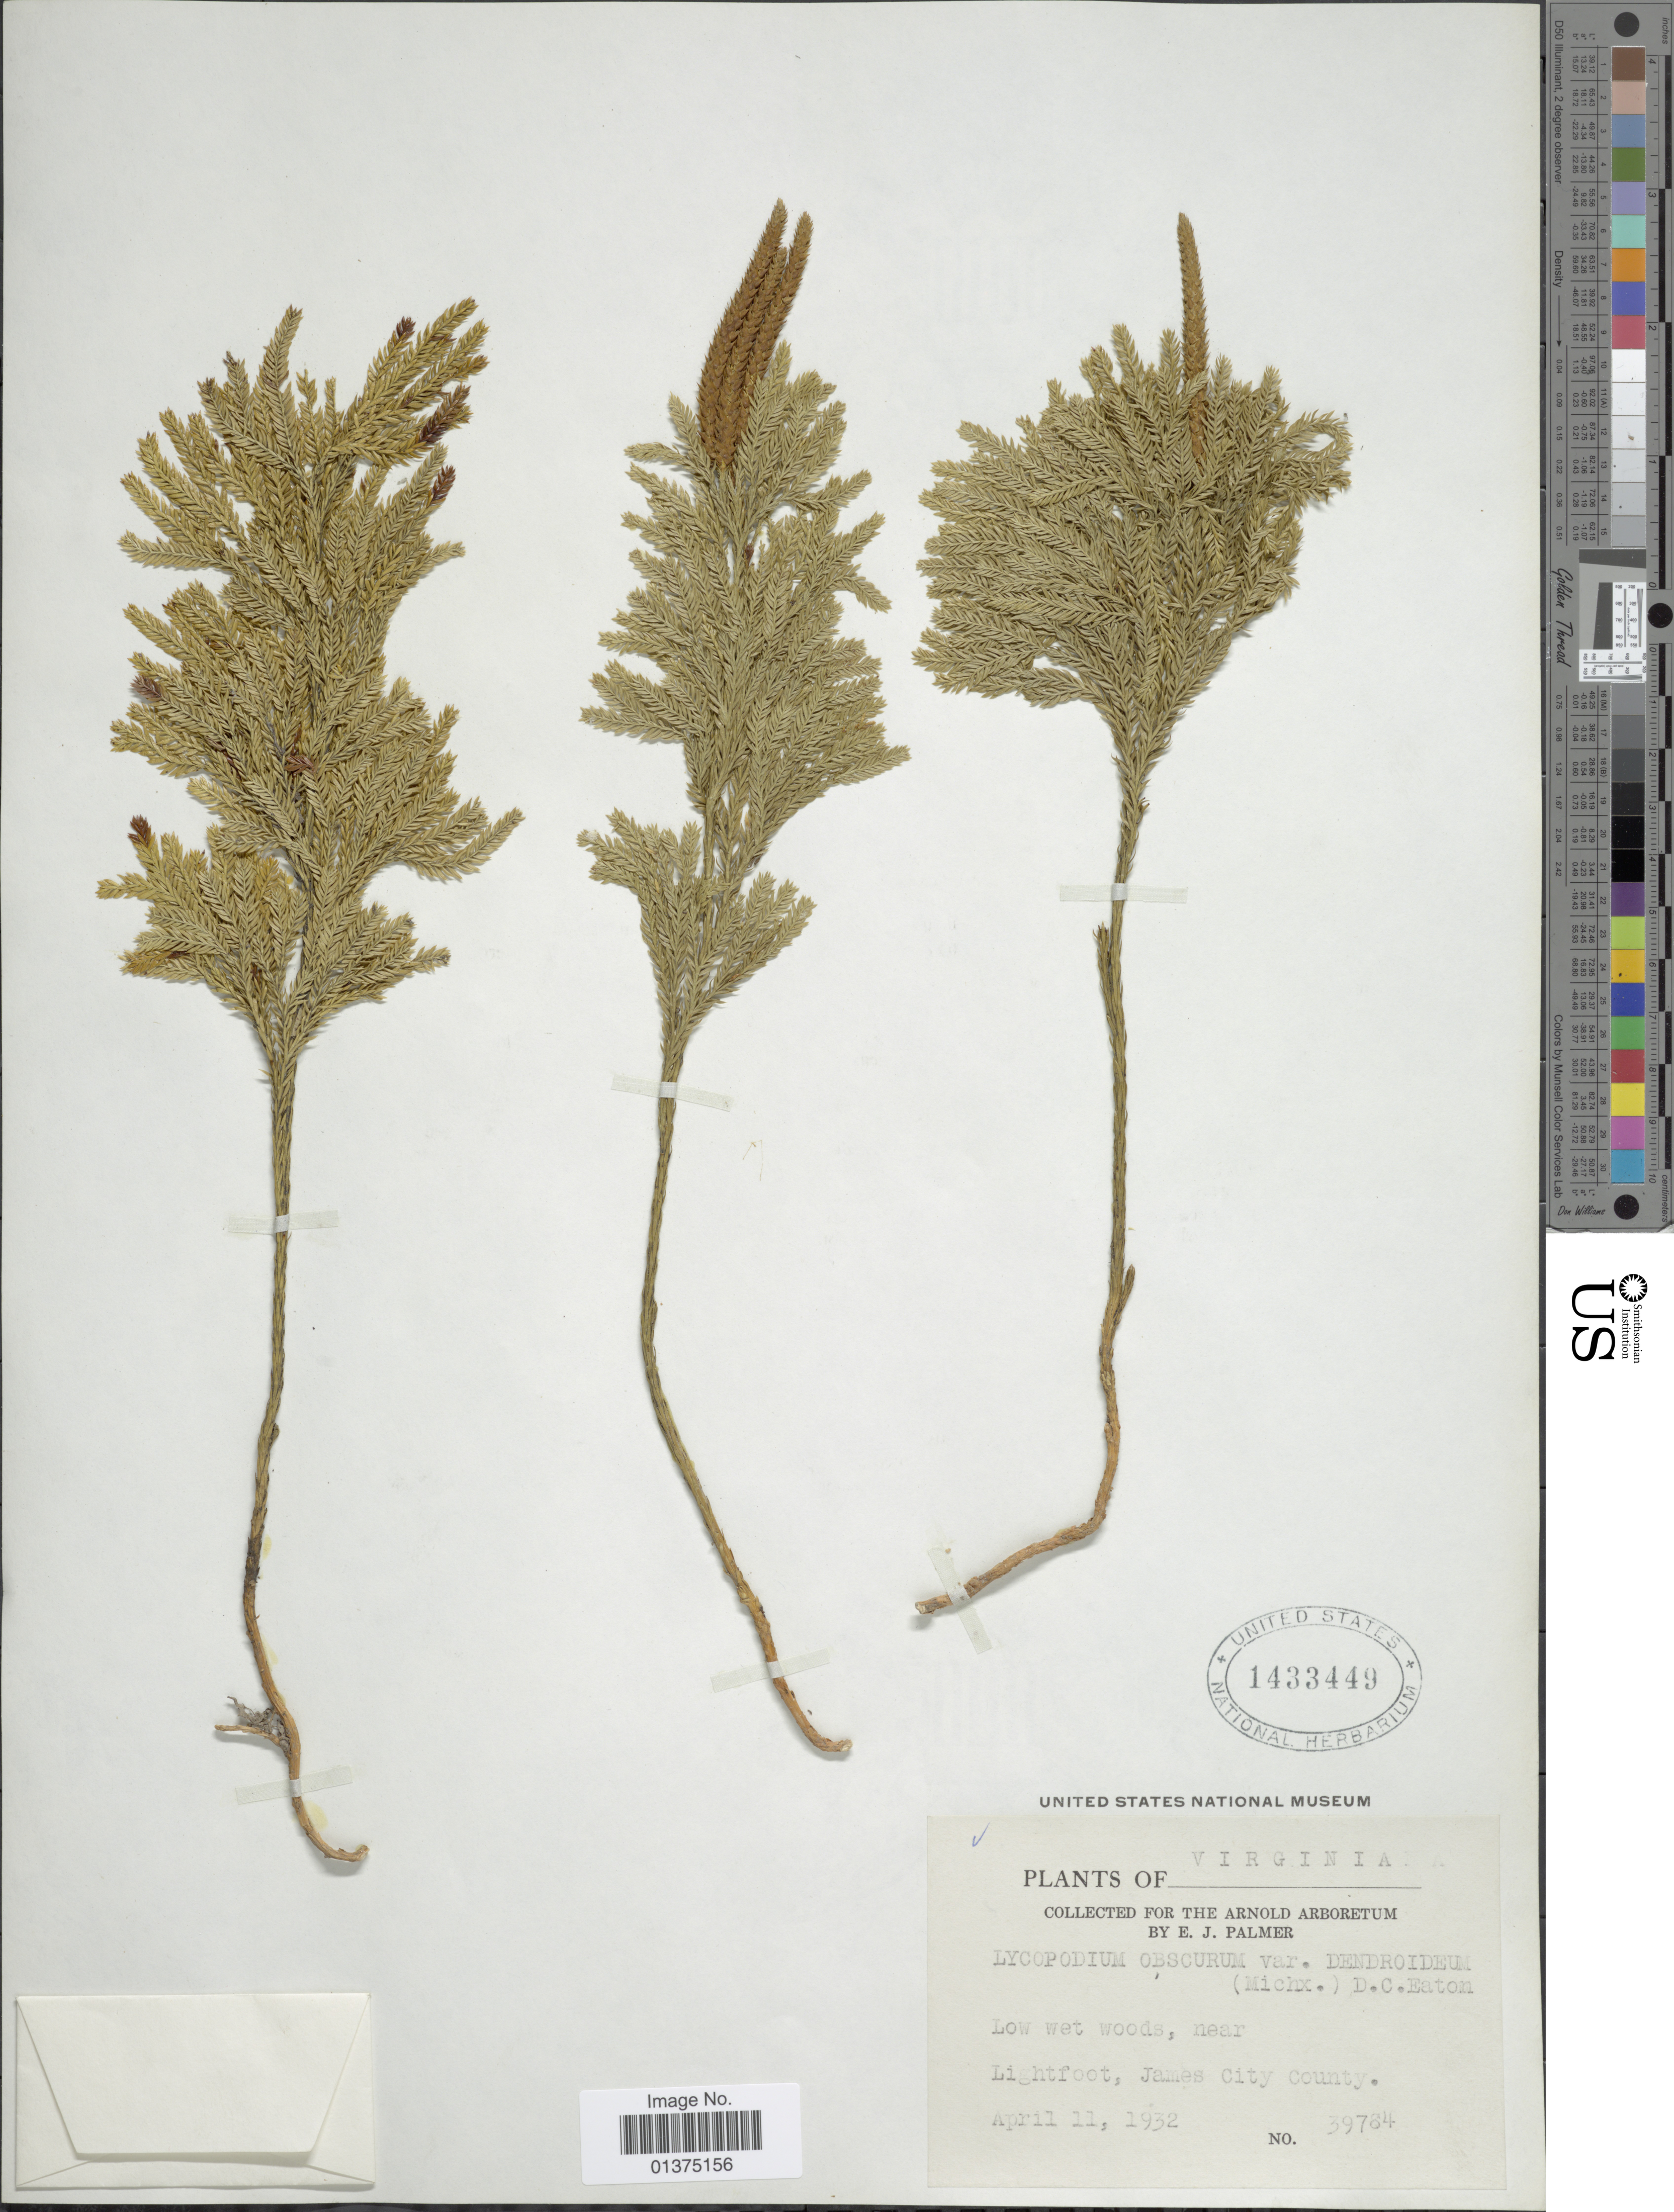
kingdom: Plantae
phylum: Tracheophyta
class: Lycopodiopsida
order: Lycopodiales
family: Lycopodiaceae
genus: Dendrolycopodium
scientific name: Dendrolycopodium dendroideum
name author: (Michx.) A. Haines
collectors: J. Palmer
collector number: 39784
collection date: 1942-04-11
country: United States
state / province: Virginia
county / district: James City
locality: Lightfoot, James City County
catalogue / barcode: US 1433449